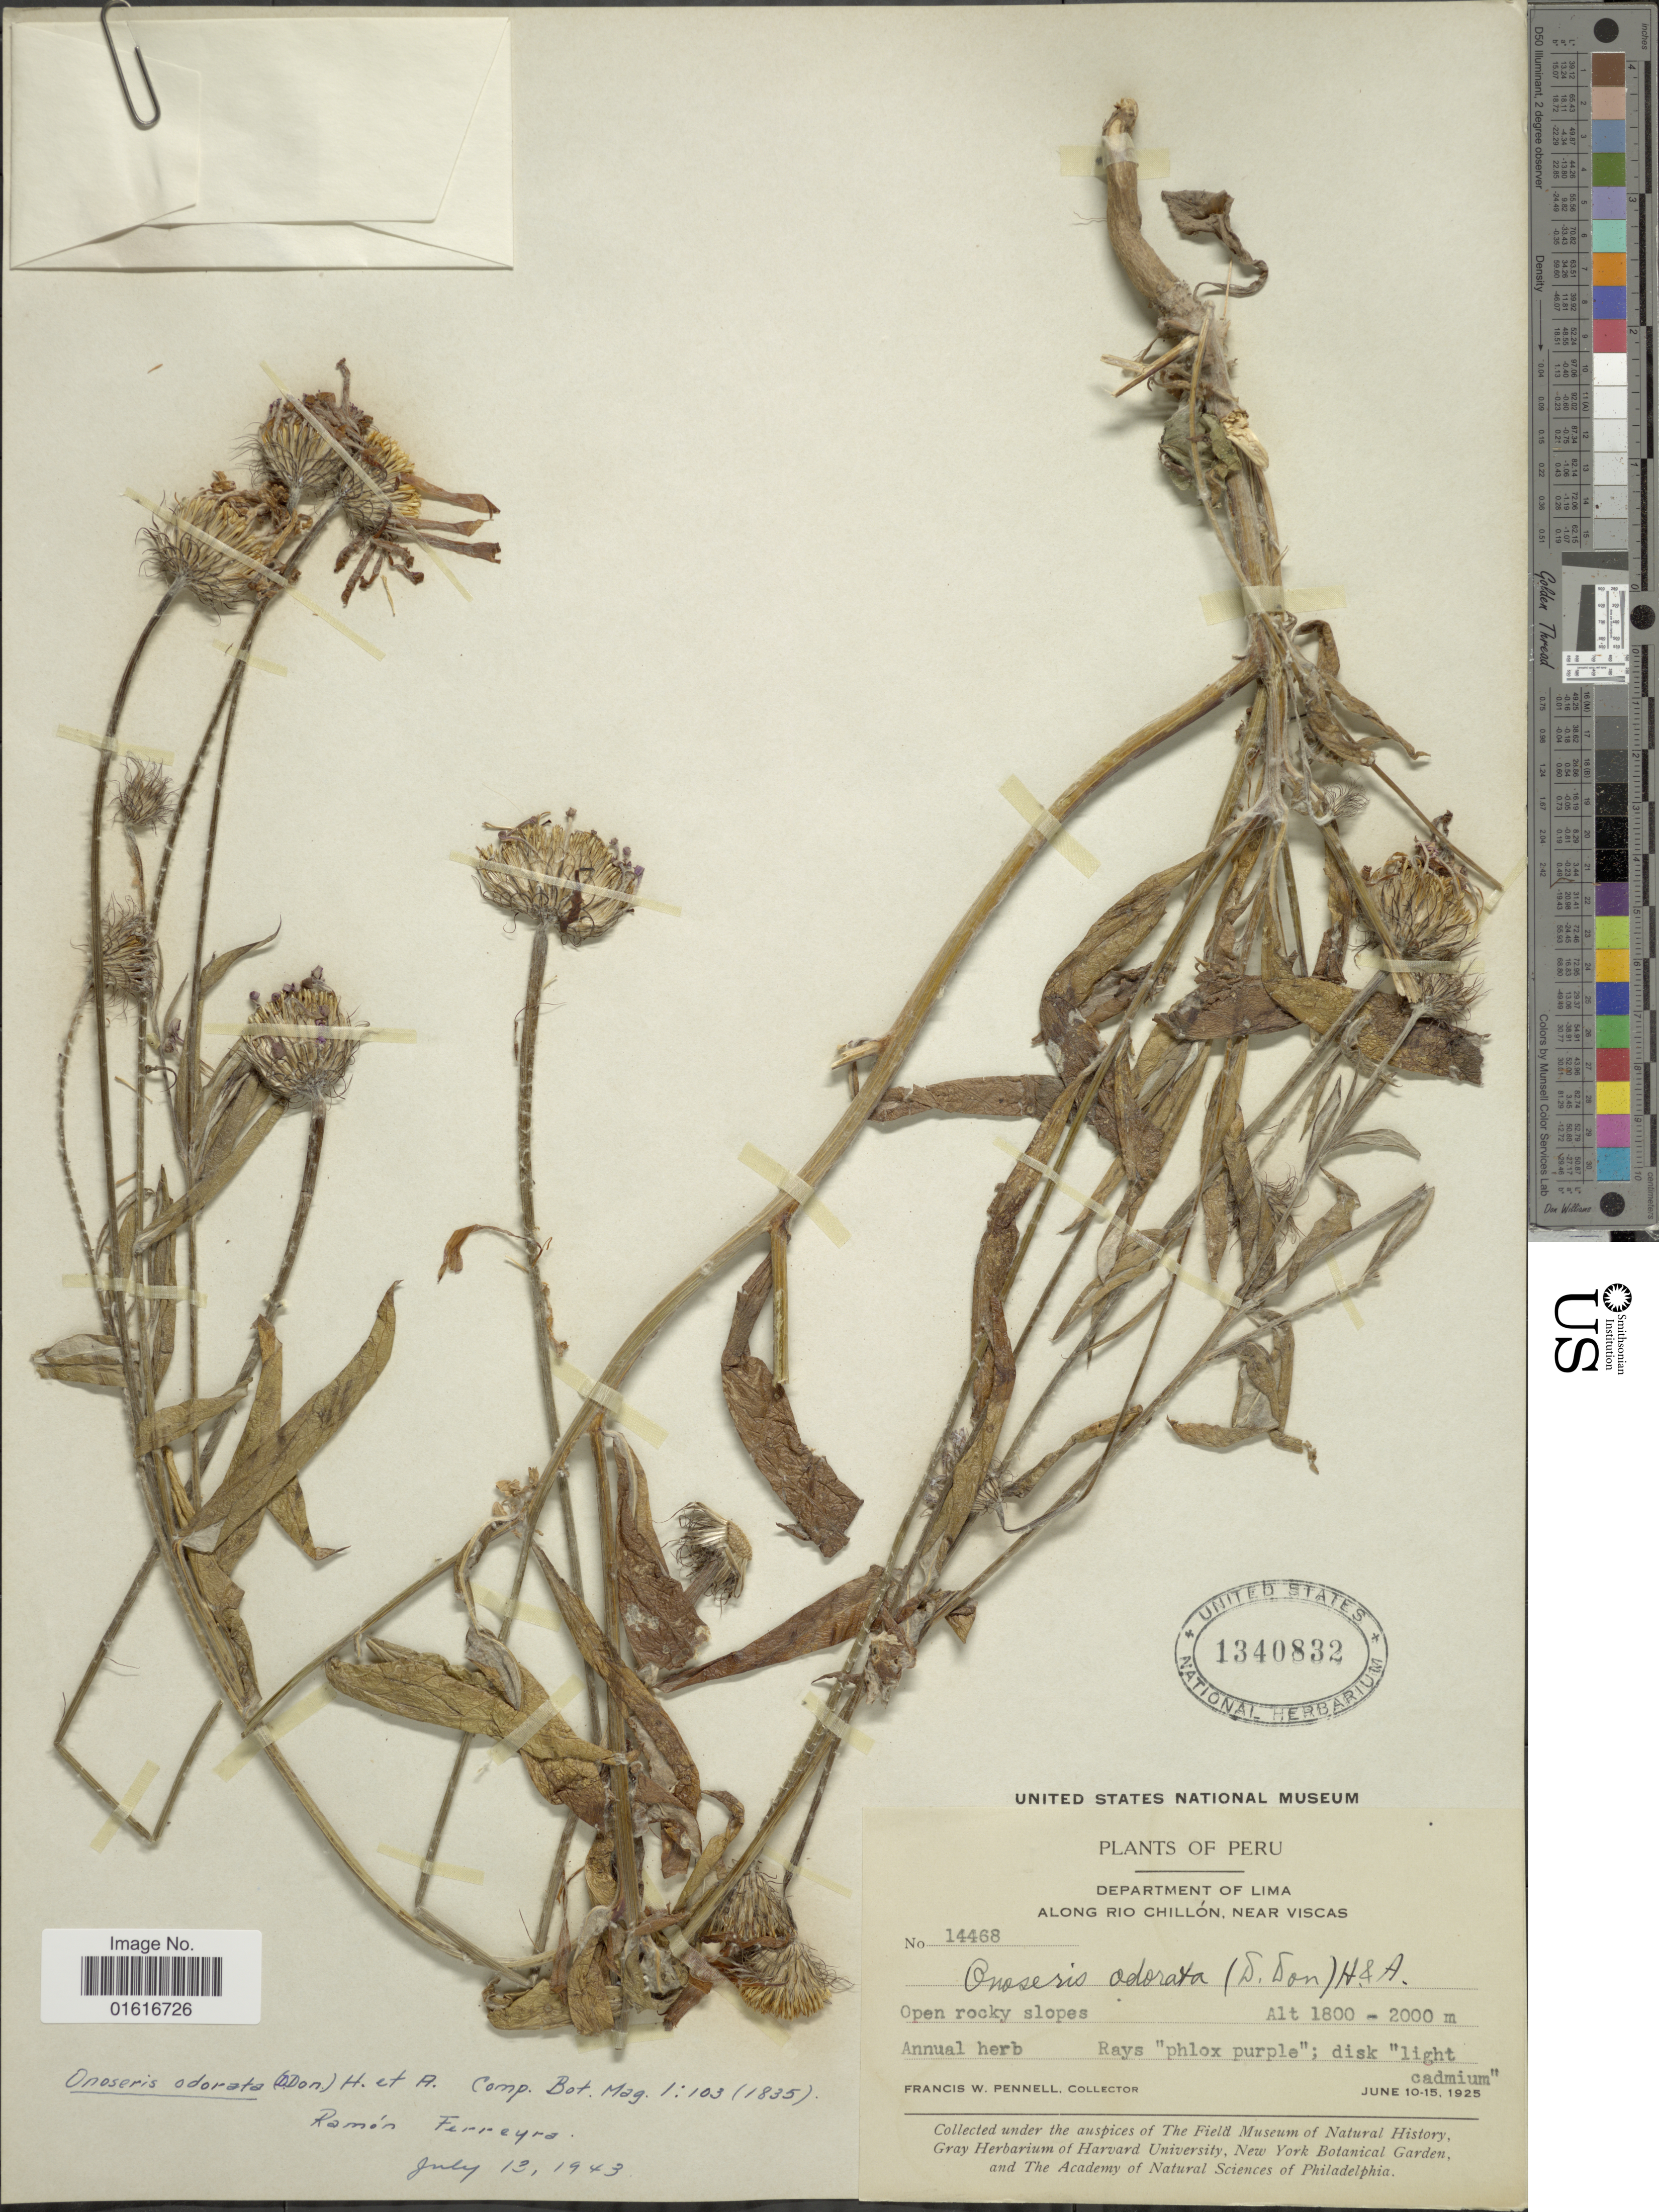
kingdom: Plantae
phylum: Tracheophyta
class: Magnoliopsida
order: Asterales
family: Asteraceae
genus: Onoseris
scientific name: Onoseris odorata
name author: (D. Don) Hook. & Arn.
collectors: F. W. Pennell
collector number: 14468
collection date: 1925-06-10/1925-06-15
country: Peru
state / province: Lima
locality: Along Rio Chillon, near Viscas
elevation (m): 1800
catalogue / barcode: US 1340832